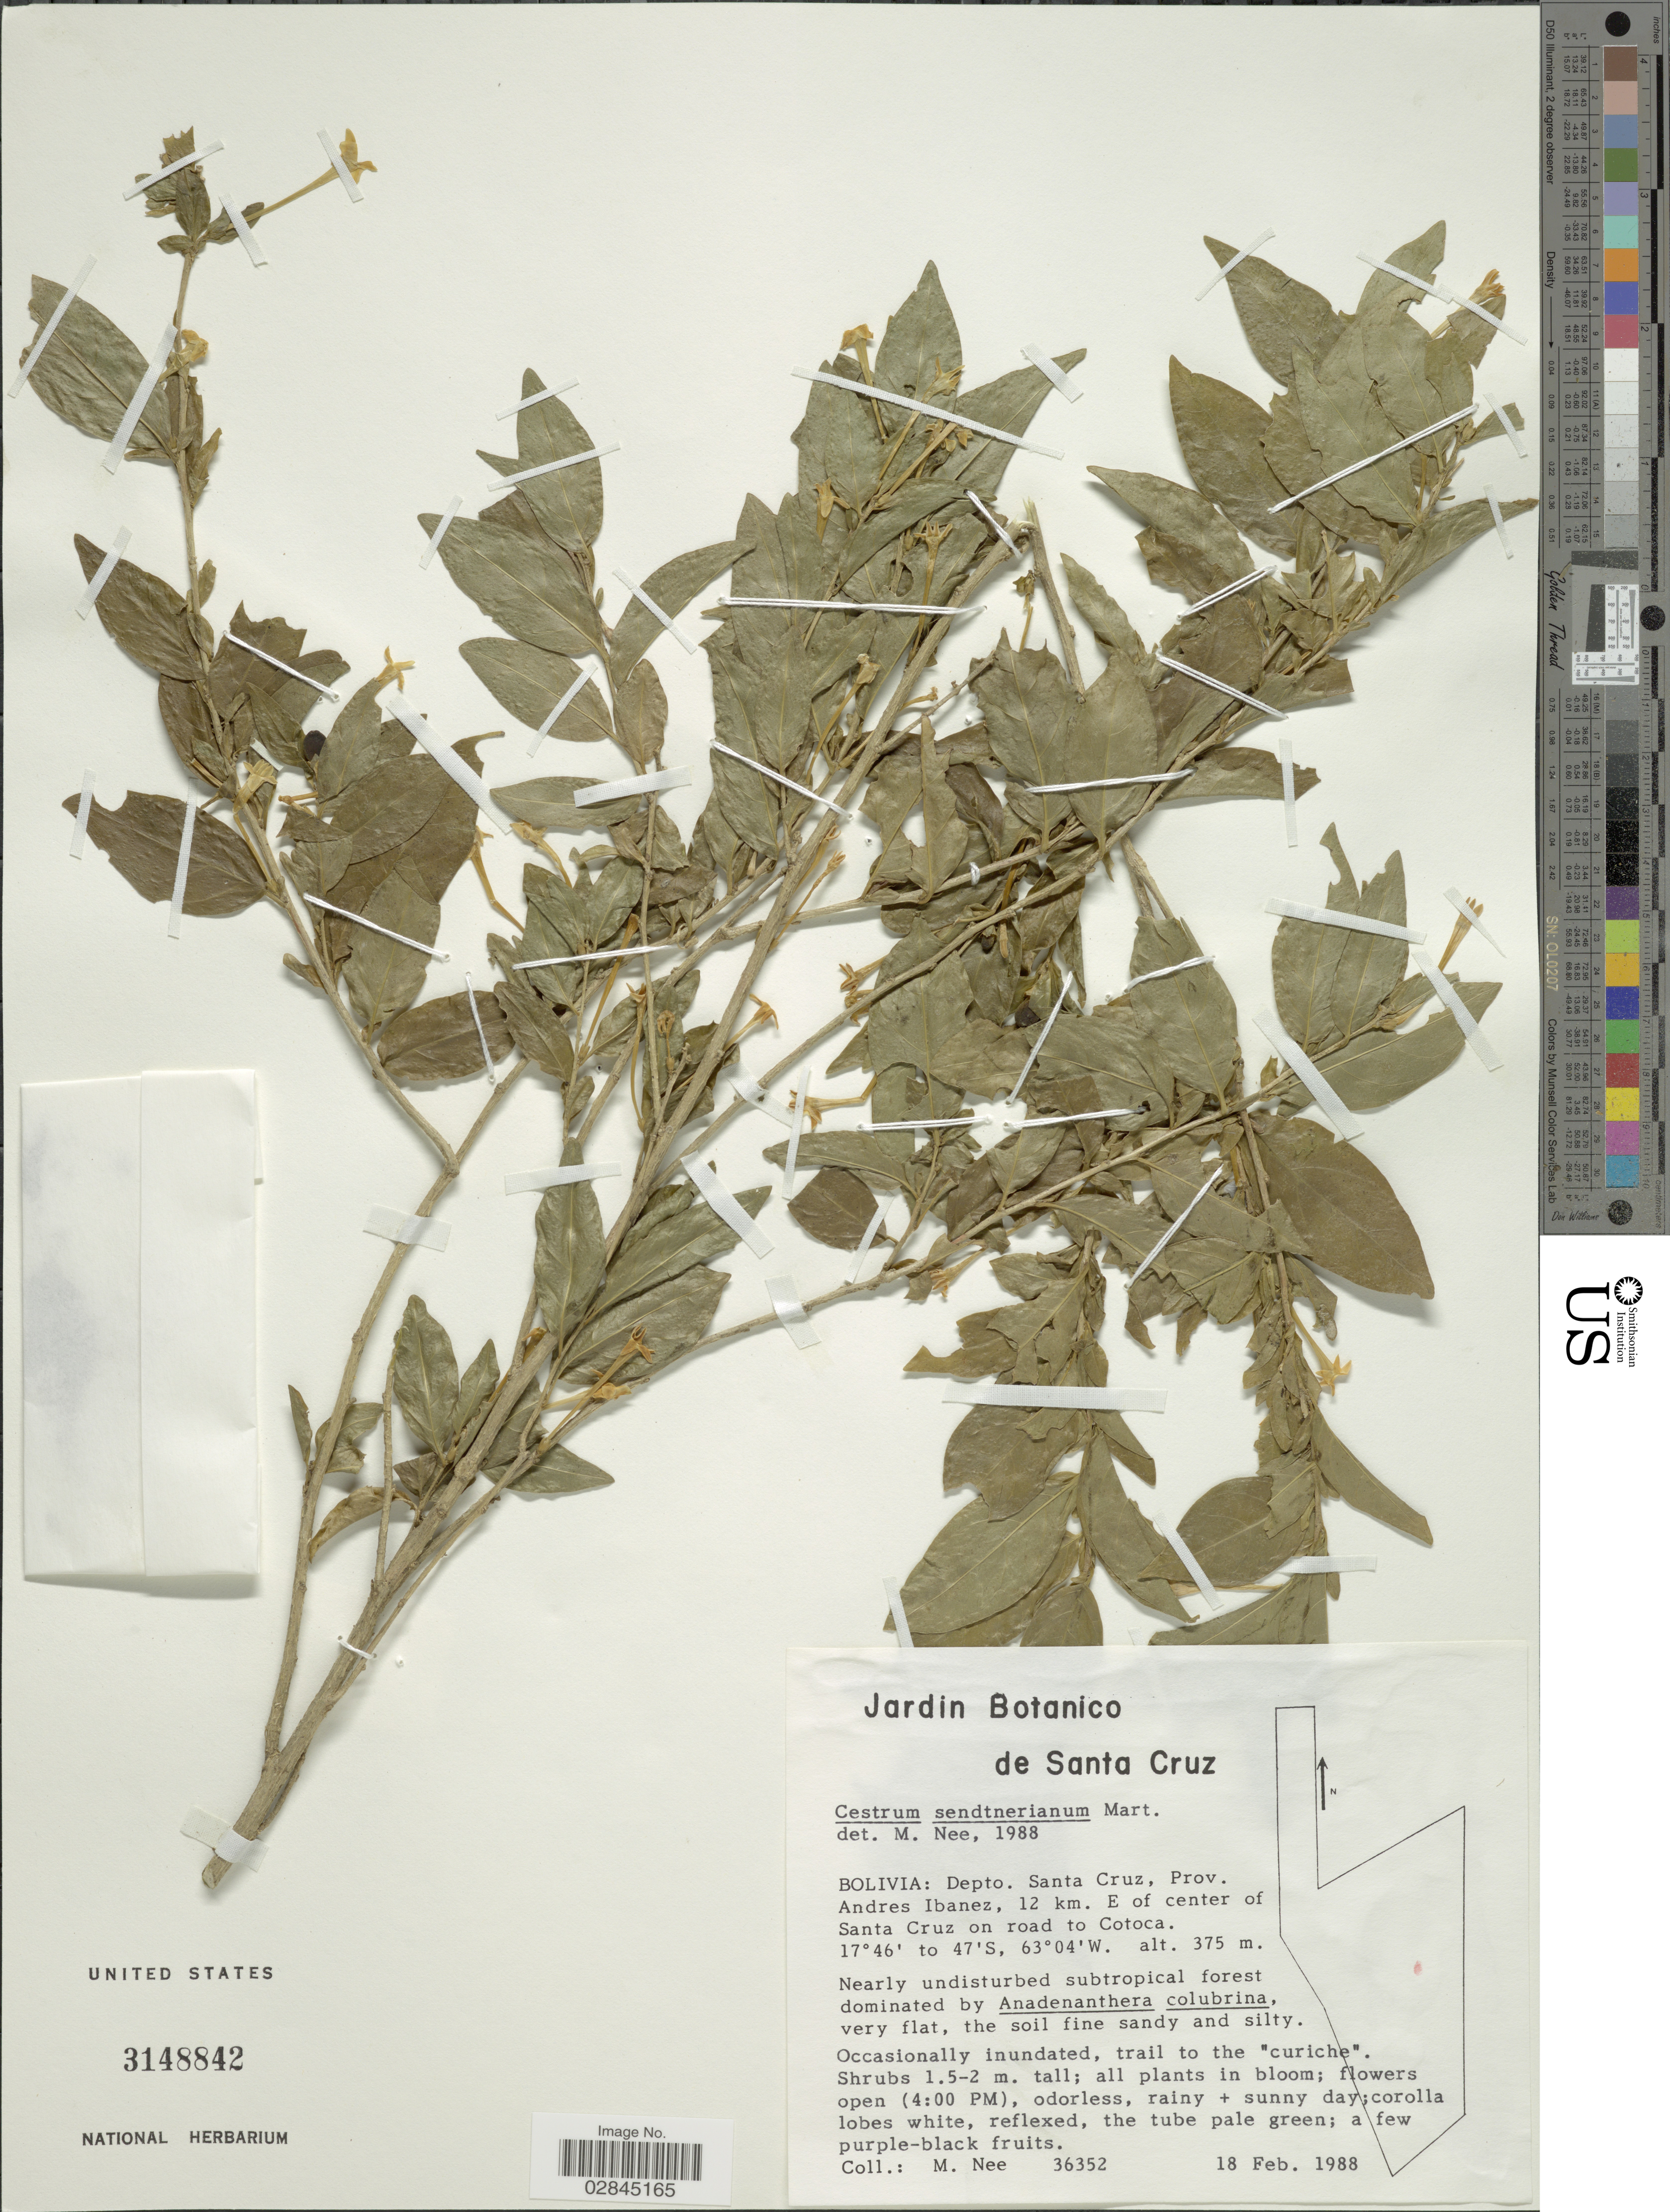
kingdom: Plantae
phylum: Tracheophyta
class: Magnoliopsida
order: Solanales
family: Solanaceae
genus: Cestrum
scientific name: Cestrum sendtnerianum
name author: Mart. ex Sendtn.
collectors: M. Nee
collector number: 36352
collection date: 1988-02-18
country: Bolivia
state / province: Santa Cruz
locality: Depto. Santa Cruz, Prov. Andres Ibanez, 12 km. E of center of Santa Cruz on road to Cotoca.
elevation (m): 375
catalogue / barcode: US 3148842